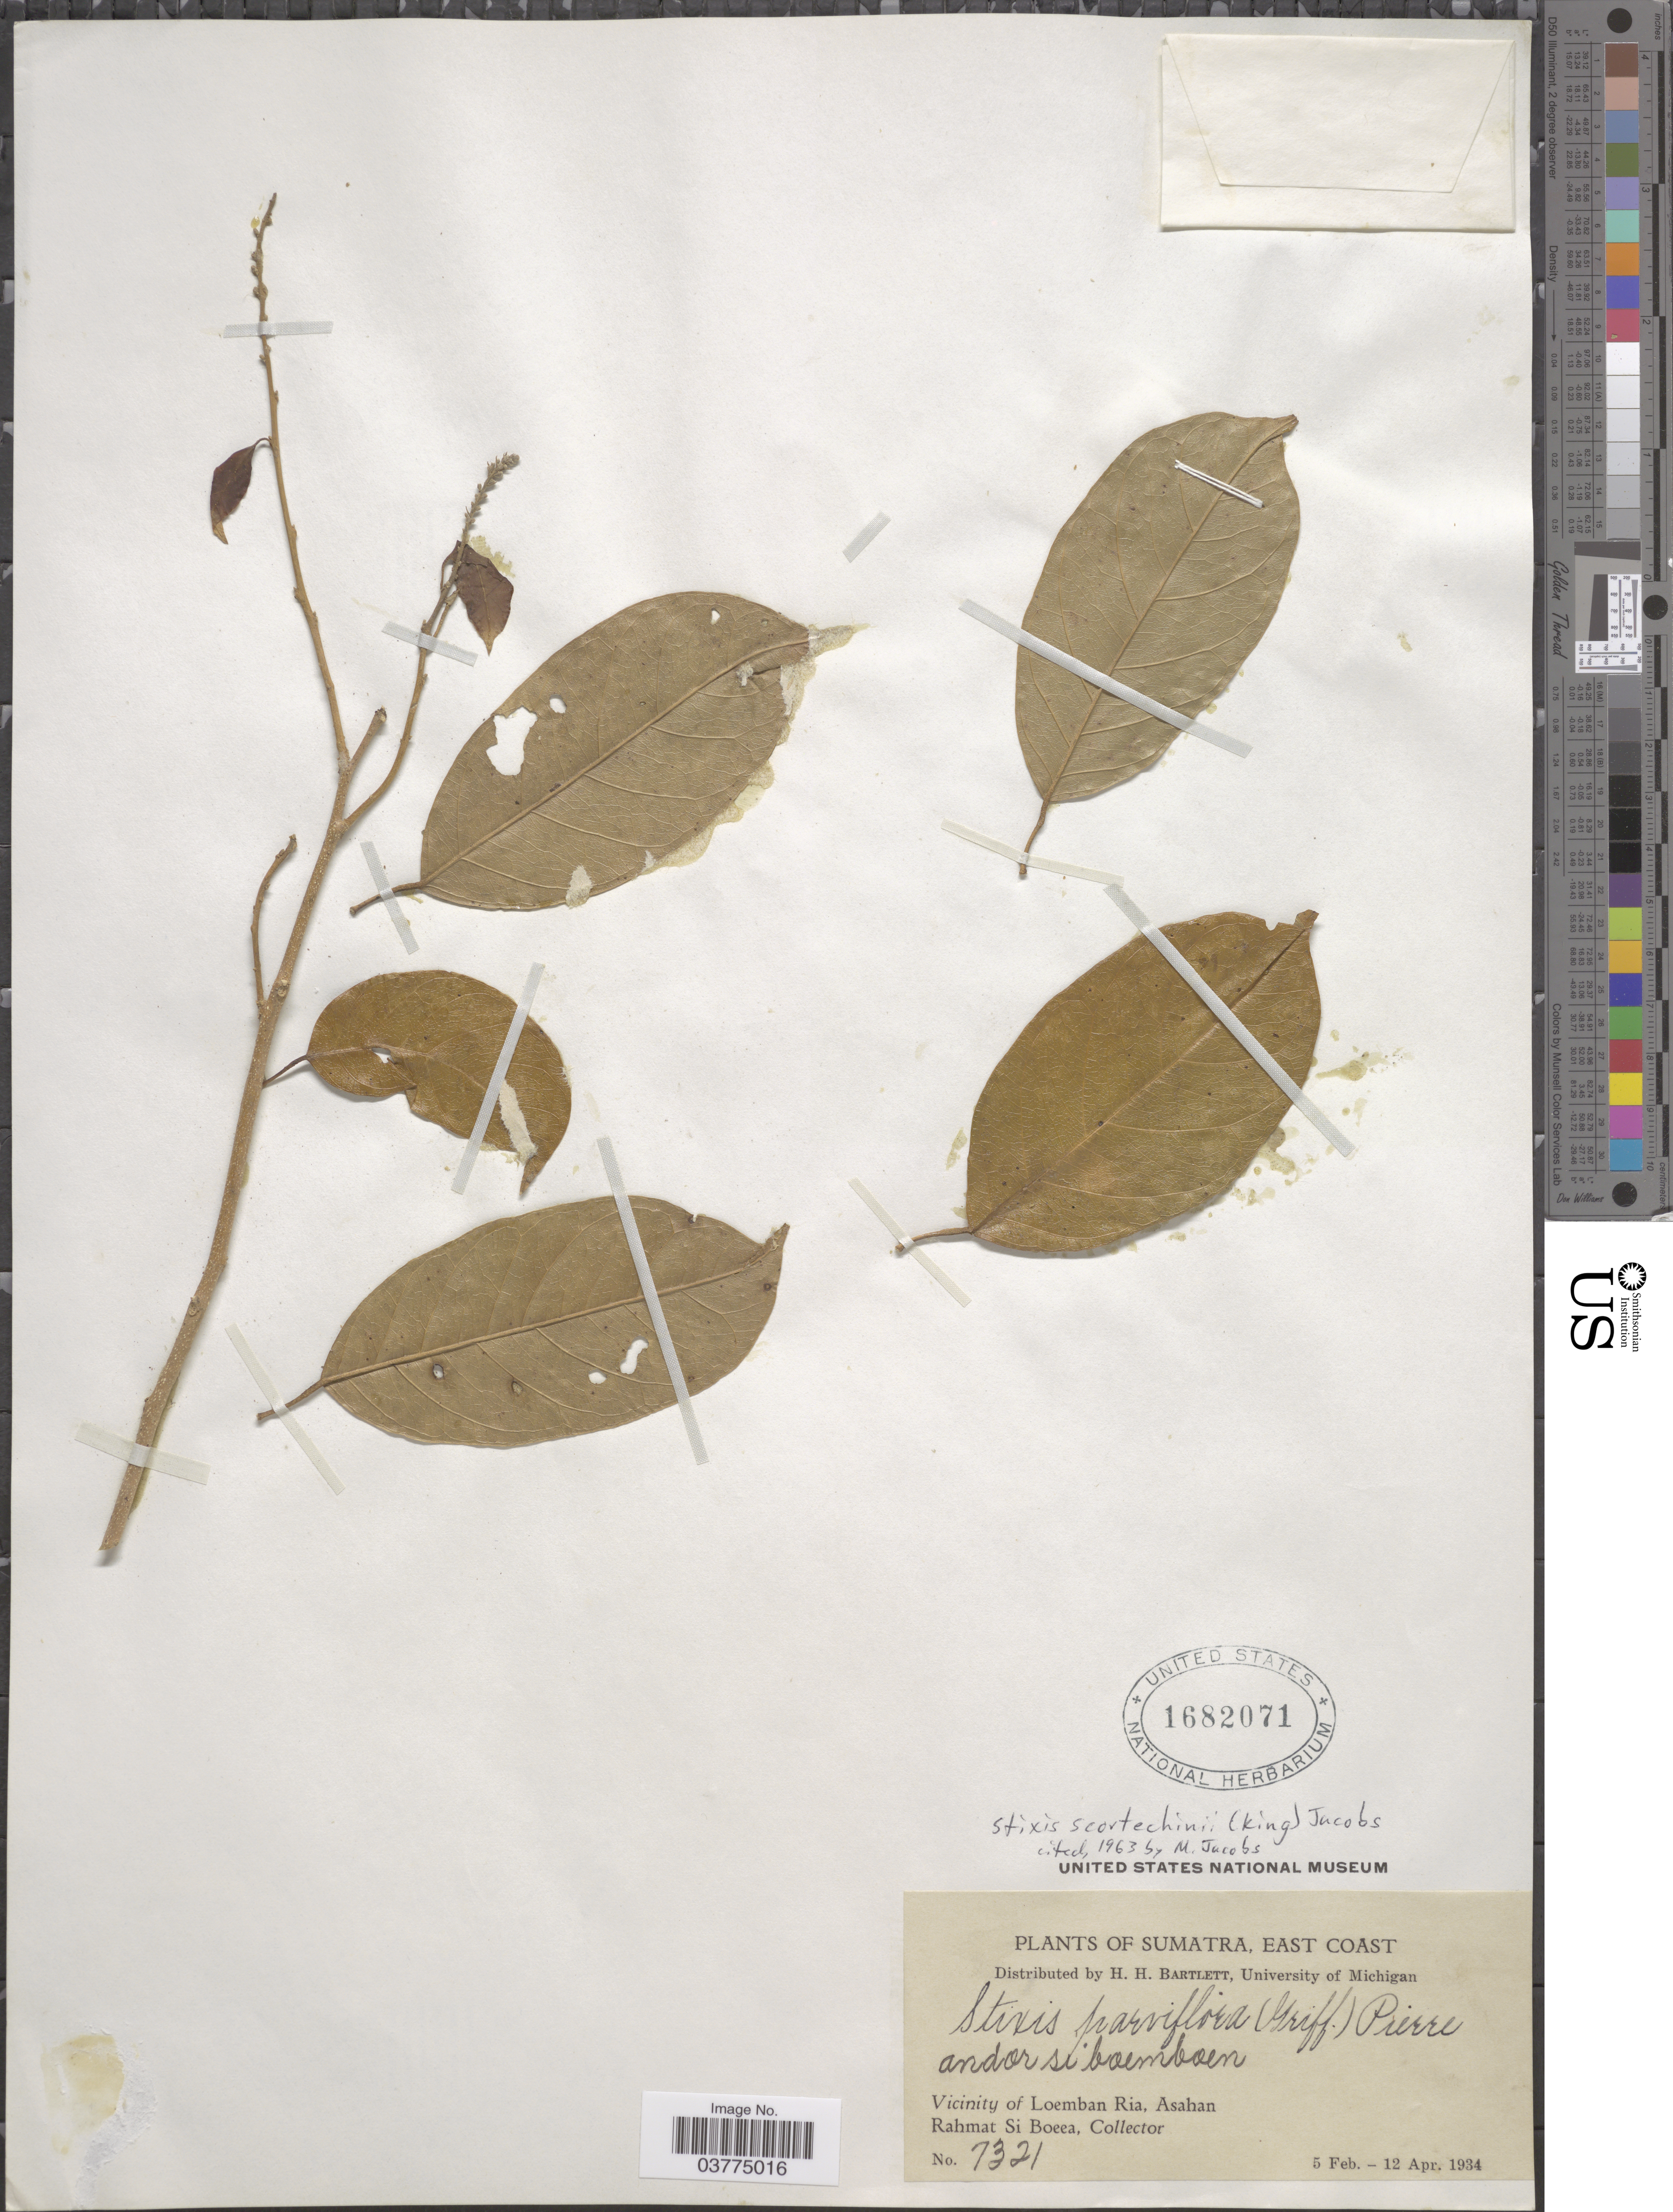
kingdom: Plantae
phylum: Tracheophyta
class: Magnoliopsida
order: Brassicales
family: Stixaceae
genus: Stixis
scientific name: Stixis scotechinii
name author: (King) M. Jacobs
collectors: Rahmat Si Boeea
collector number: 7321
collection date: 1934-02-05/1934-04-12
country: Indonesia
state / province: Sumatra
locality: East Coast, Vicinity of Loemban Ria, Asahan.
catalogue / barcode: US 1682071